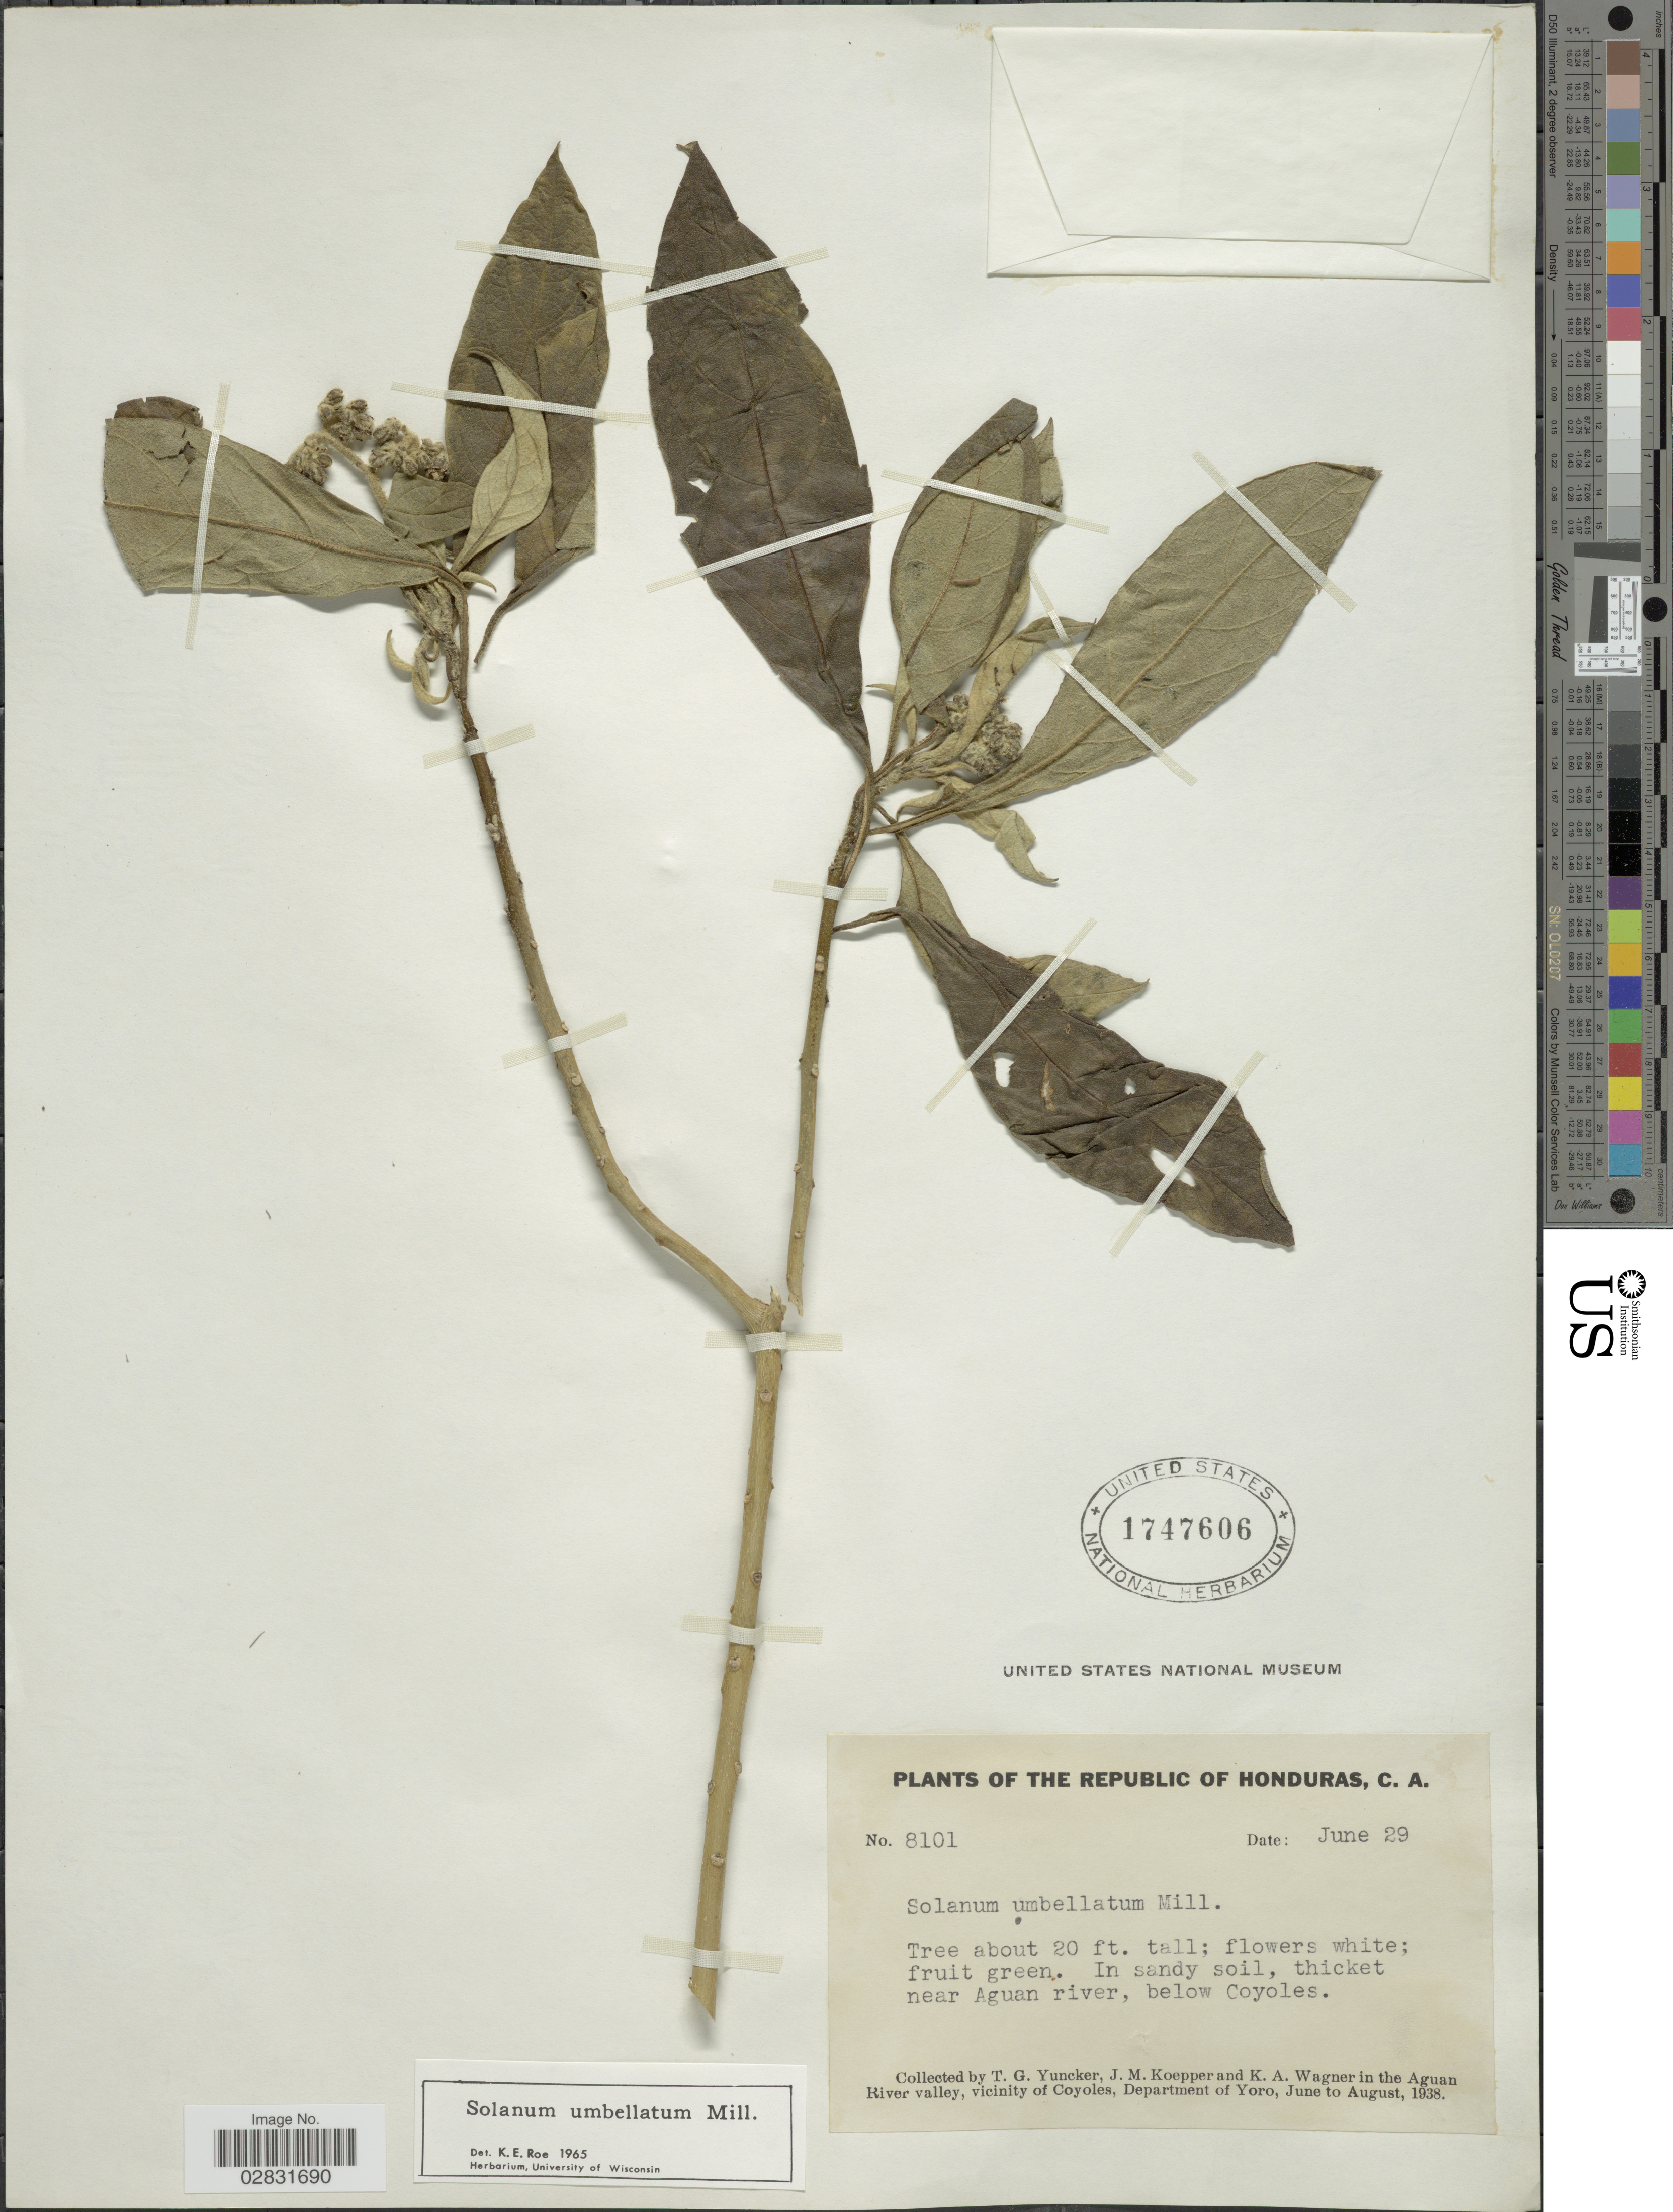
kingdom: Plantae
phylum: Tracheophyta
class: Magnoliopsida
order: Solanales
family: Solanaceae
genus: Solanum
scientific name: Solanum umbellatum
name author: Mill.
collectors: T. G. Yuncker, J. M. Koepper & K. A. Wagner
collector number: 8101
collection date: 1938-06-29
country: Honduras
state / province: Yoro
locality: In sandy soil, thicket near Aguan river, below Coyoles. In the Aguan River valley, vicinity of Coyoles, Department of Yoro.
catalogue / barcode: US 1747606